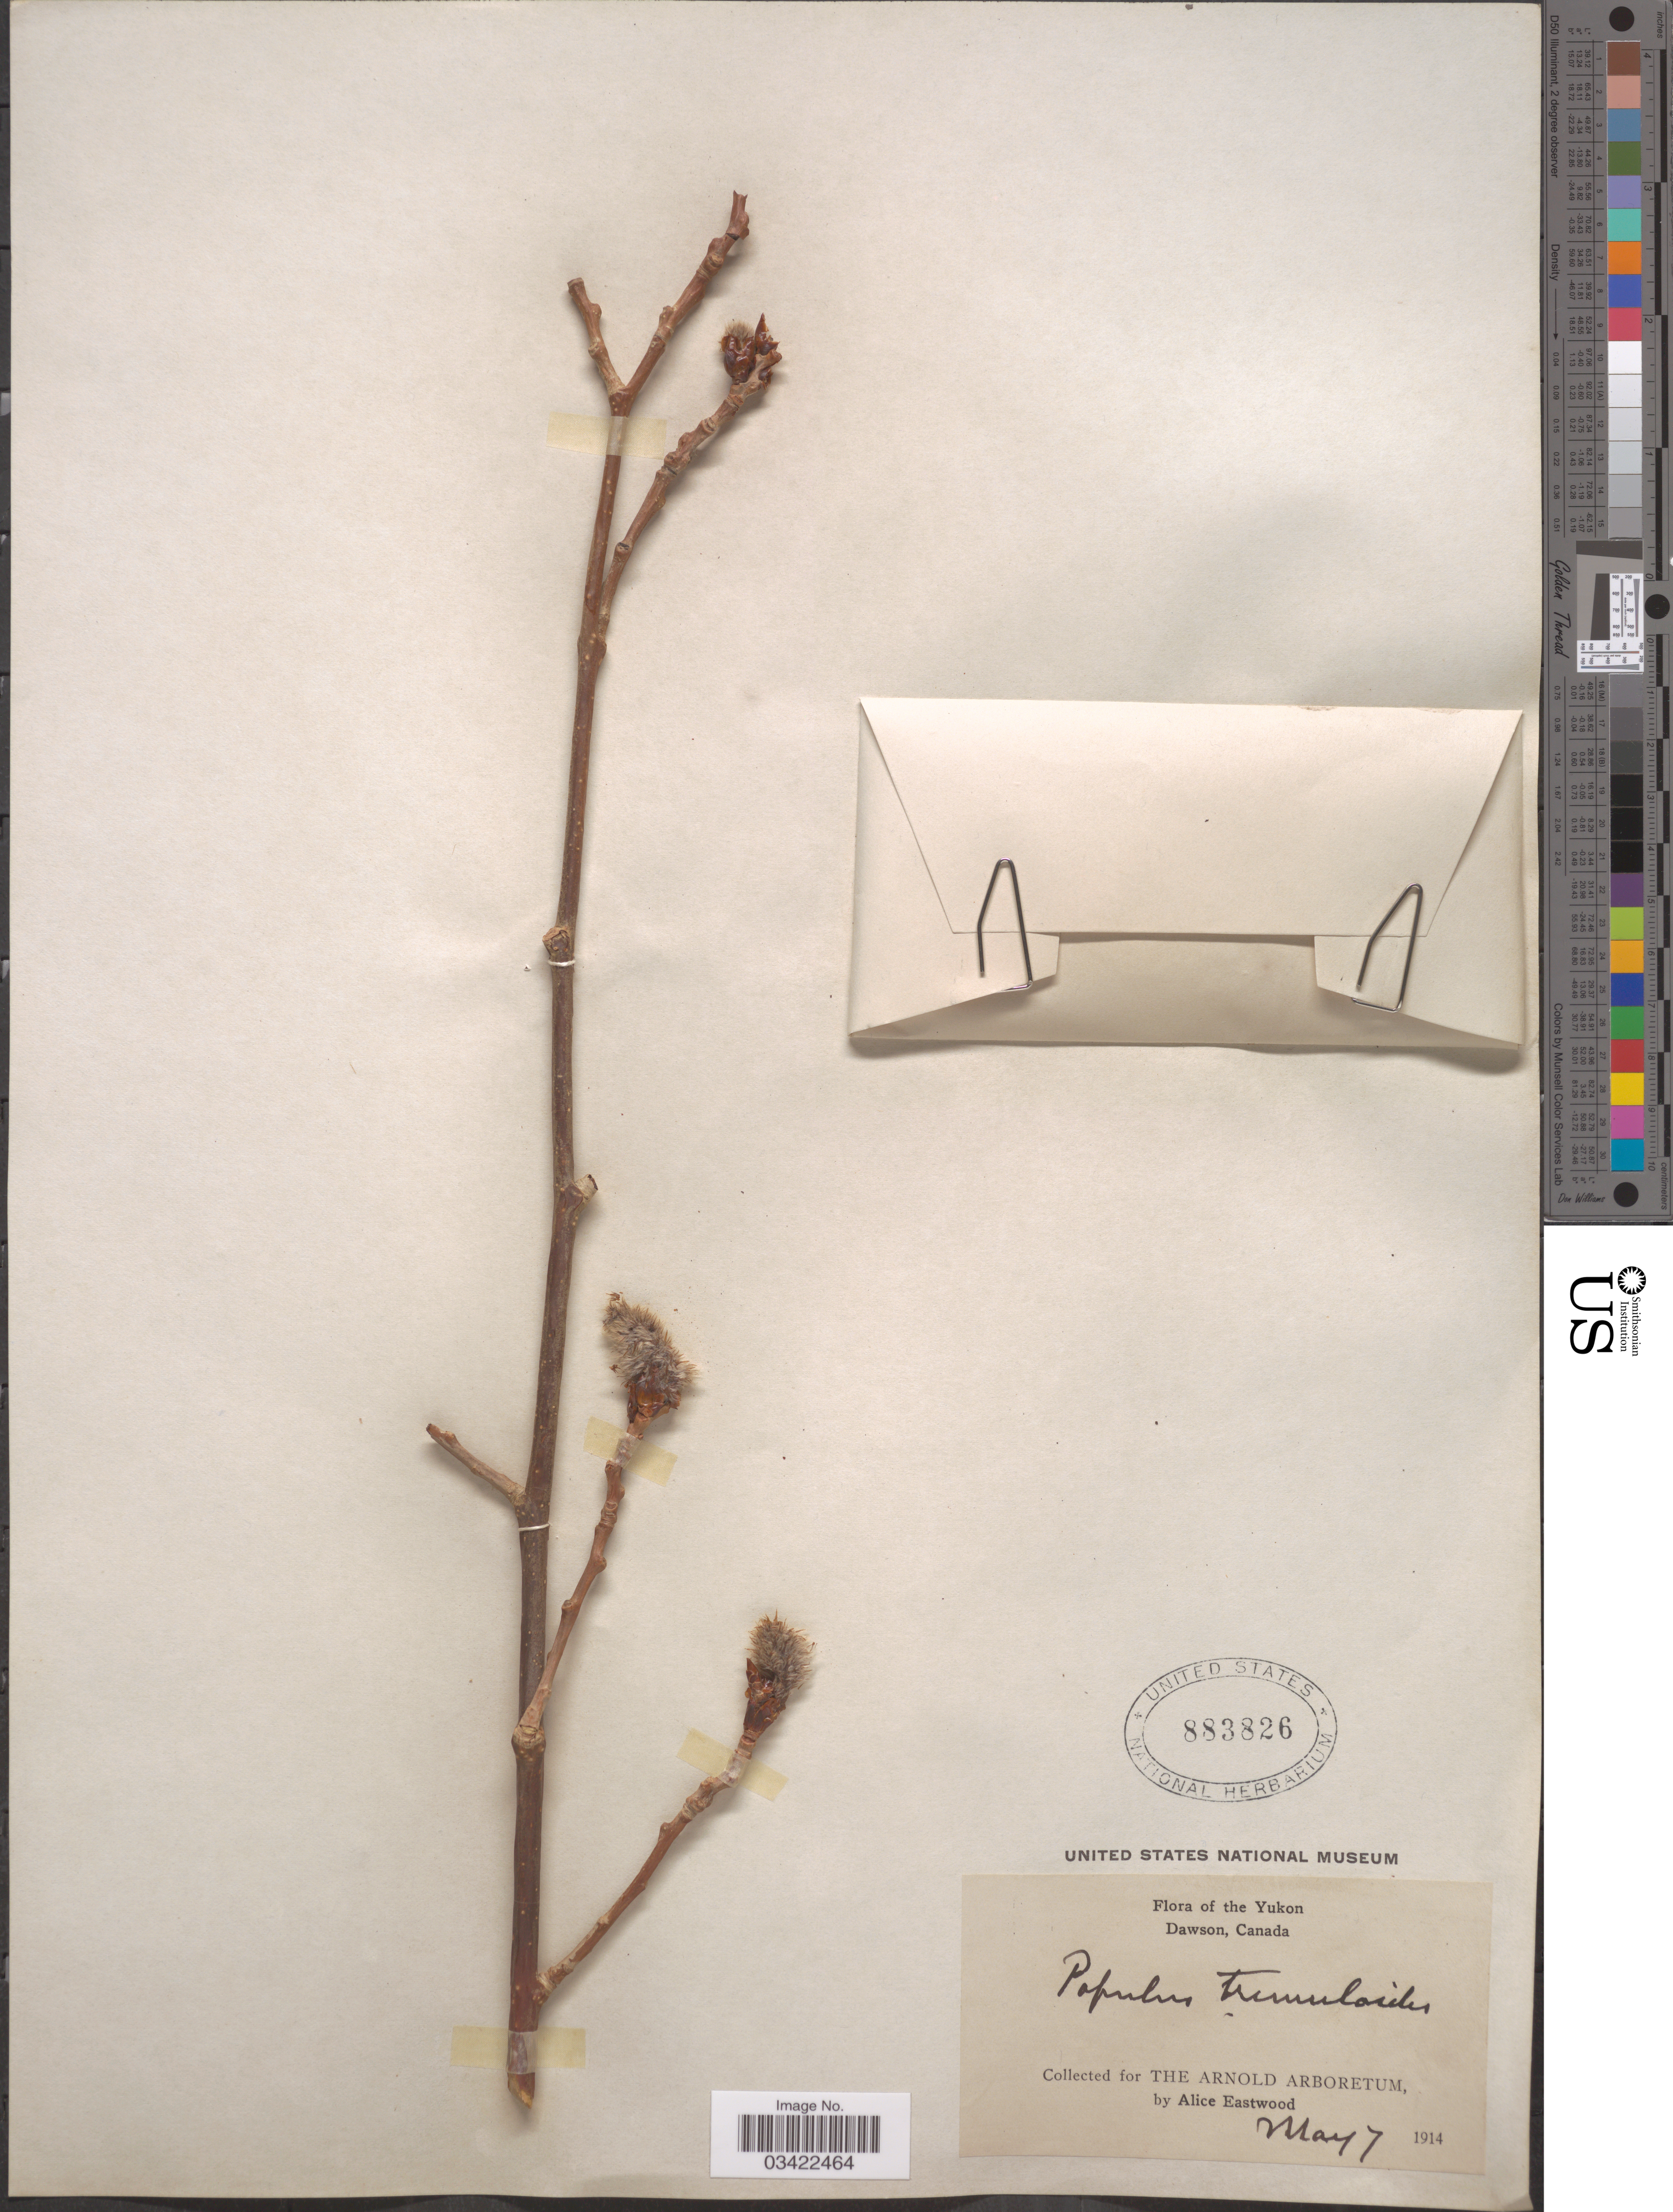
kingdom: Plantae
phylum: Tracheophyta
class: Magnoliopsida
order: Malpighiales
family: Salicaceae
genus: Populus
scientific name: Populus tremuloides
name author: Michx.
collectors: A. Eastwood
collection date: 1914-05-07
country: Canada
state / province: Yukon Territory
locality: The Yukon. Dawson.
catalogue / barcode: US 883826